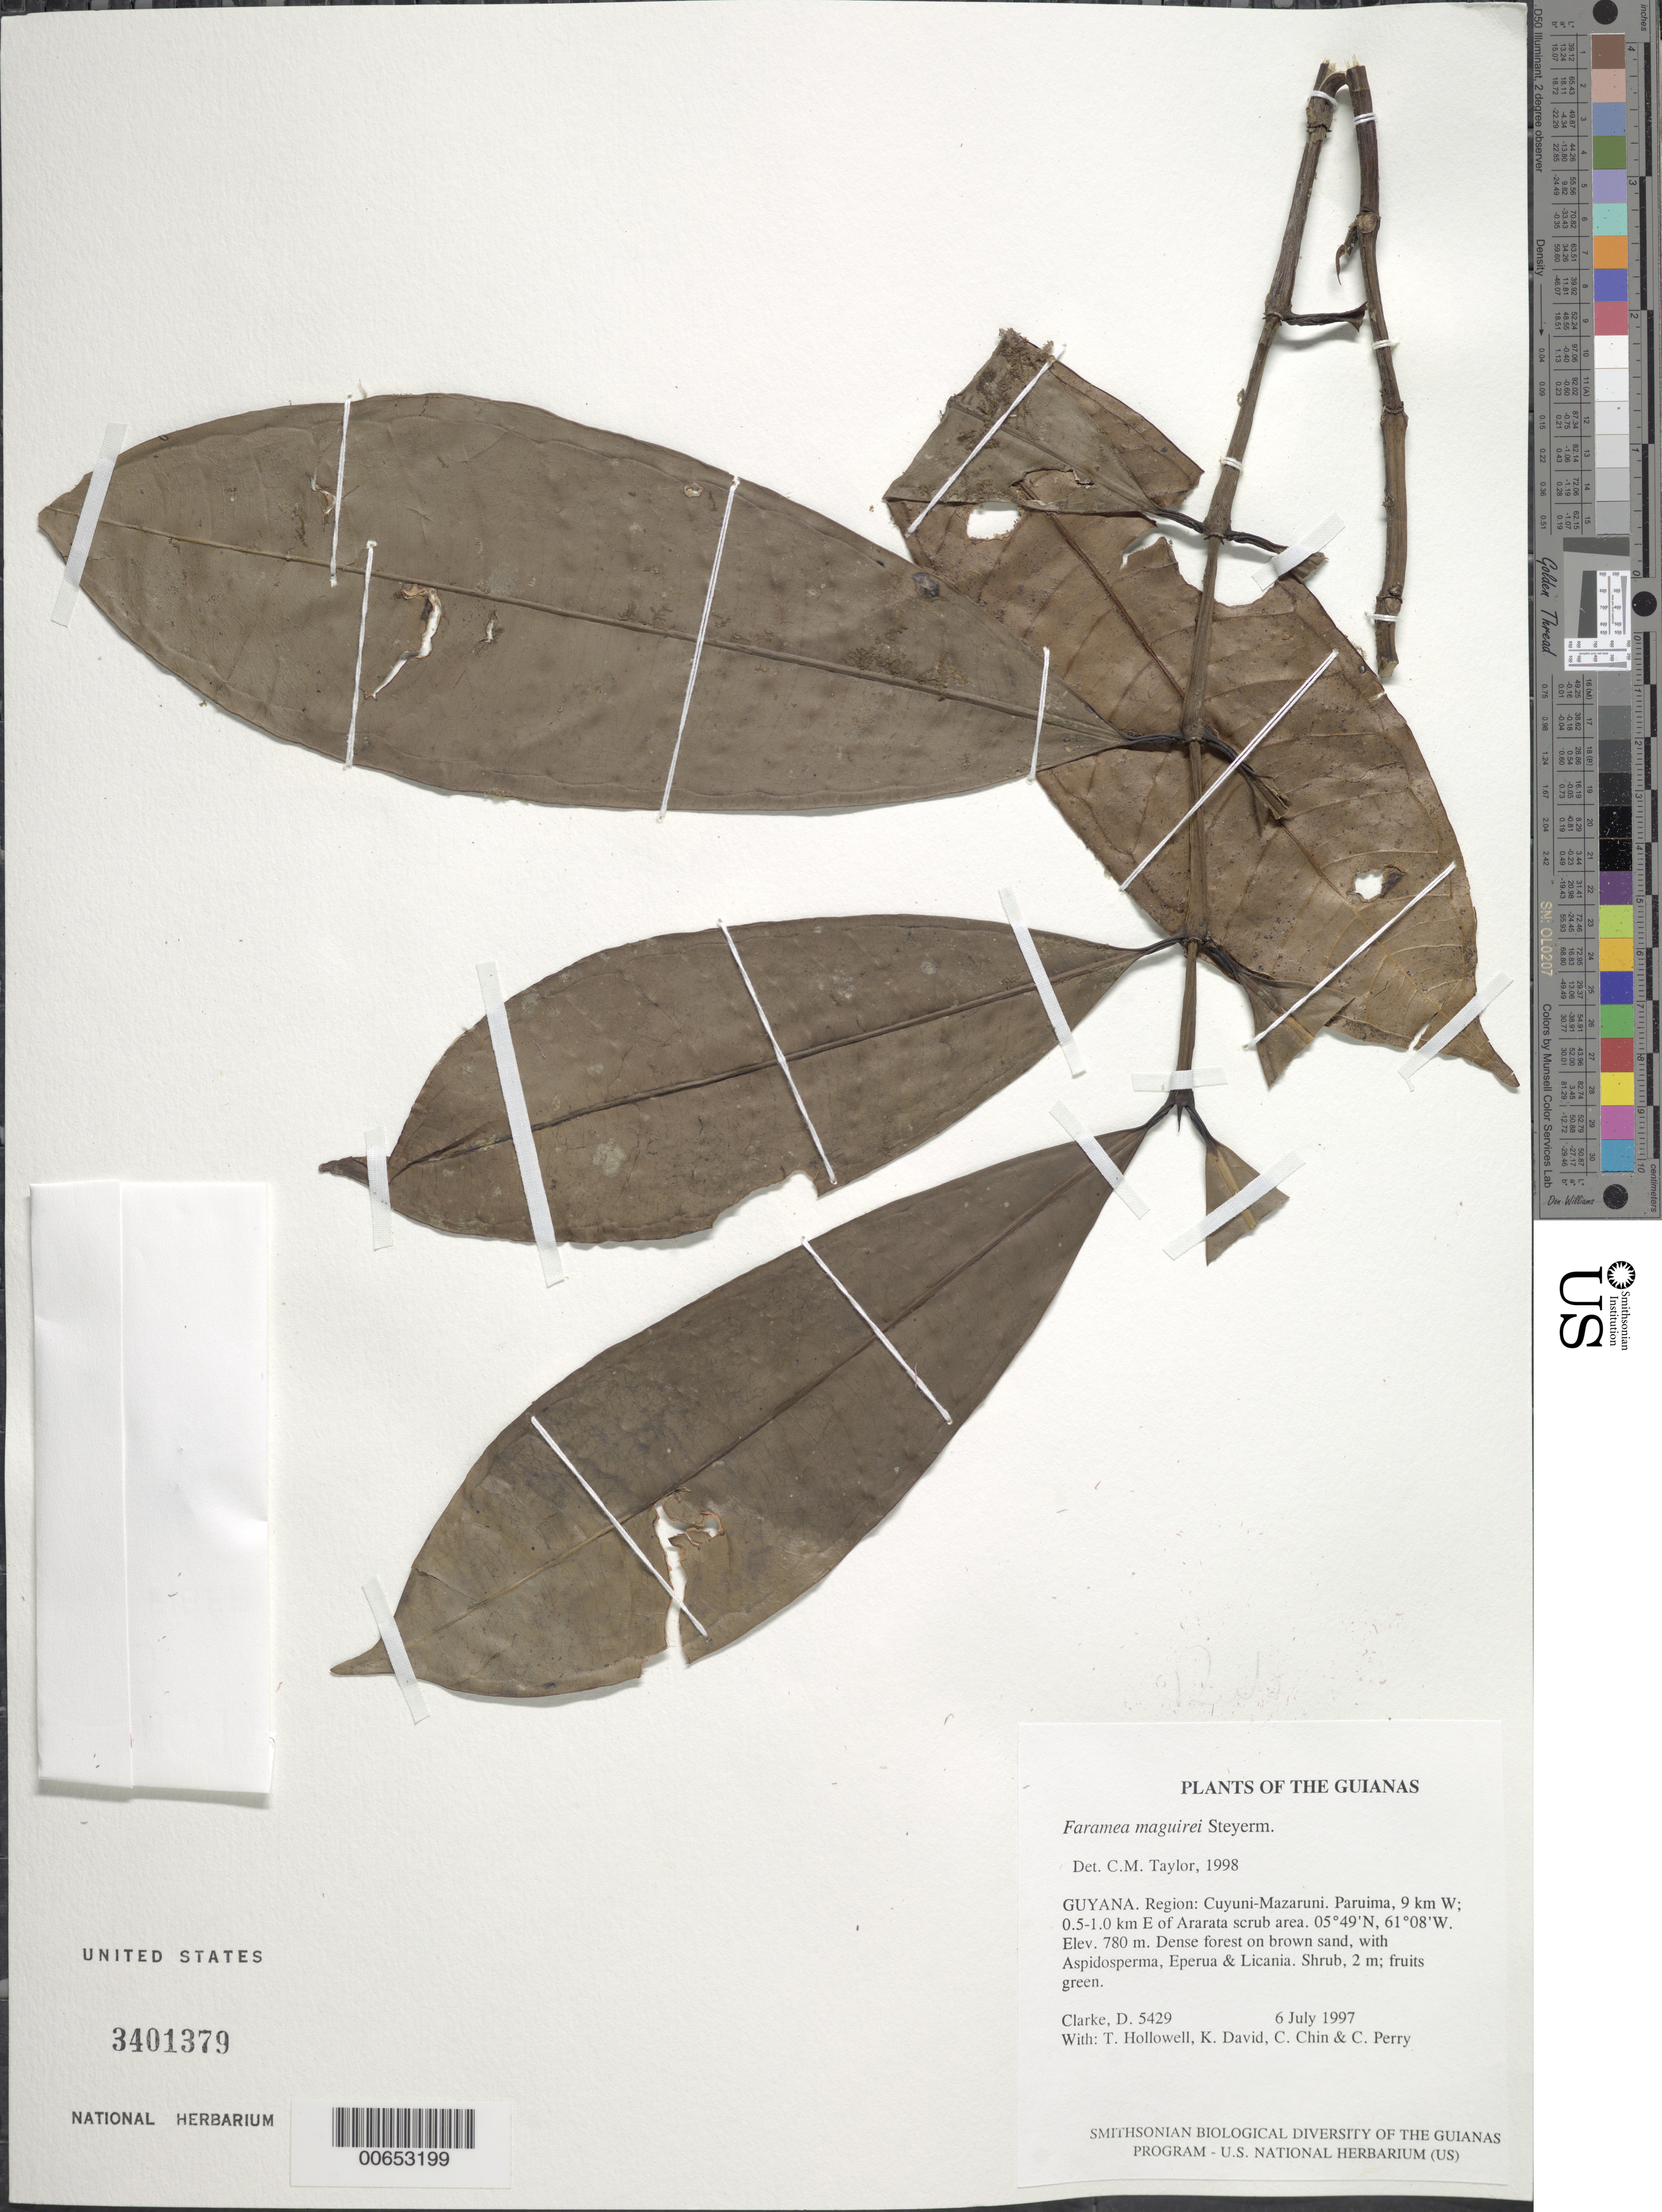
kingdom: Plantae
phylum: Tracheophyta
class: Magnoliopsida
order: Gentianales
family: Rubiaceae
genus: Faramea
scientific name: Faramea maguirei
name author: Steyerm.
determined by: Taylor, Charlotte M.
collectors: H. D. Clarke, T. Hollowell, K. David, C. Chin & C. Perry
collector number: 5429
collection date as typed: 6 July 1997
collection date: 1997-07-06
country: Guyana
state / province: Cuyuni-Mazaruni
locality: Paruima, 9 km W; 0.5-1.0 km E of Ararata scrub area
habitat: Dense forest on brown sand, with Aspidosperma, Eperua & Licania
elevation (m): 780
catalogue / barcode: US 3401379